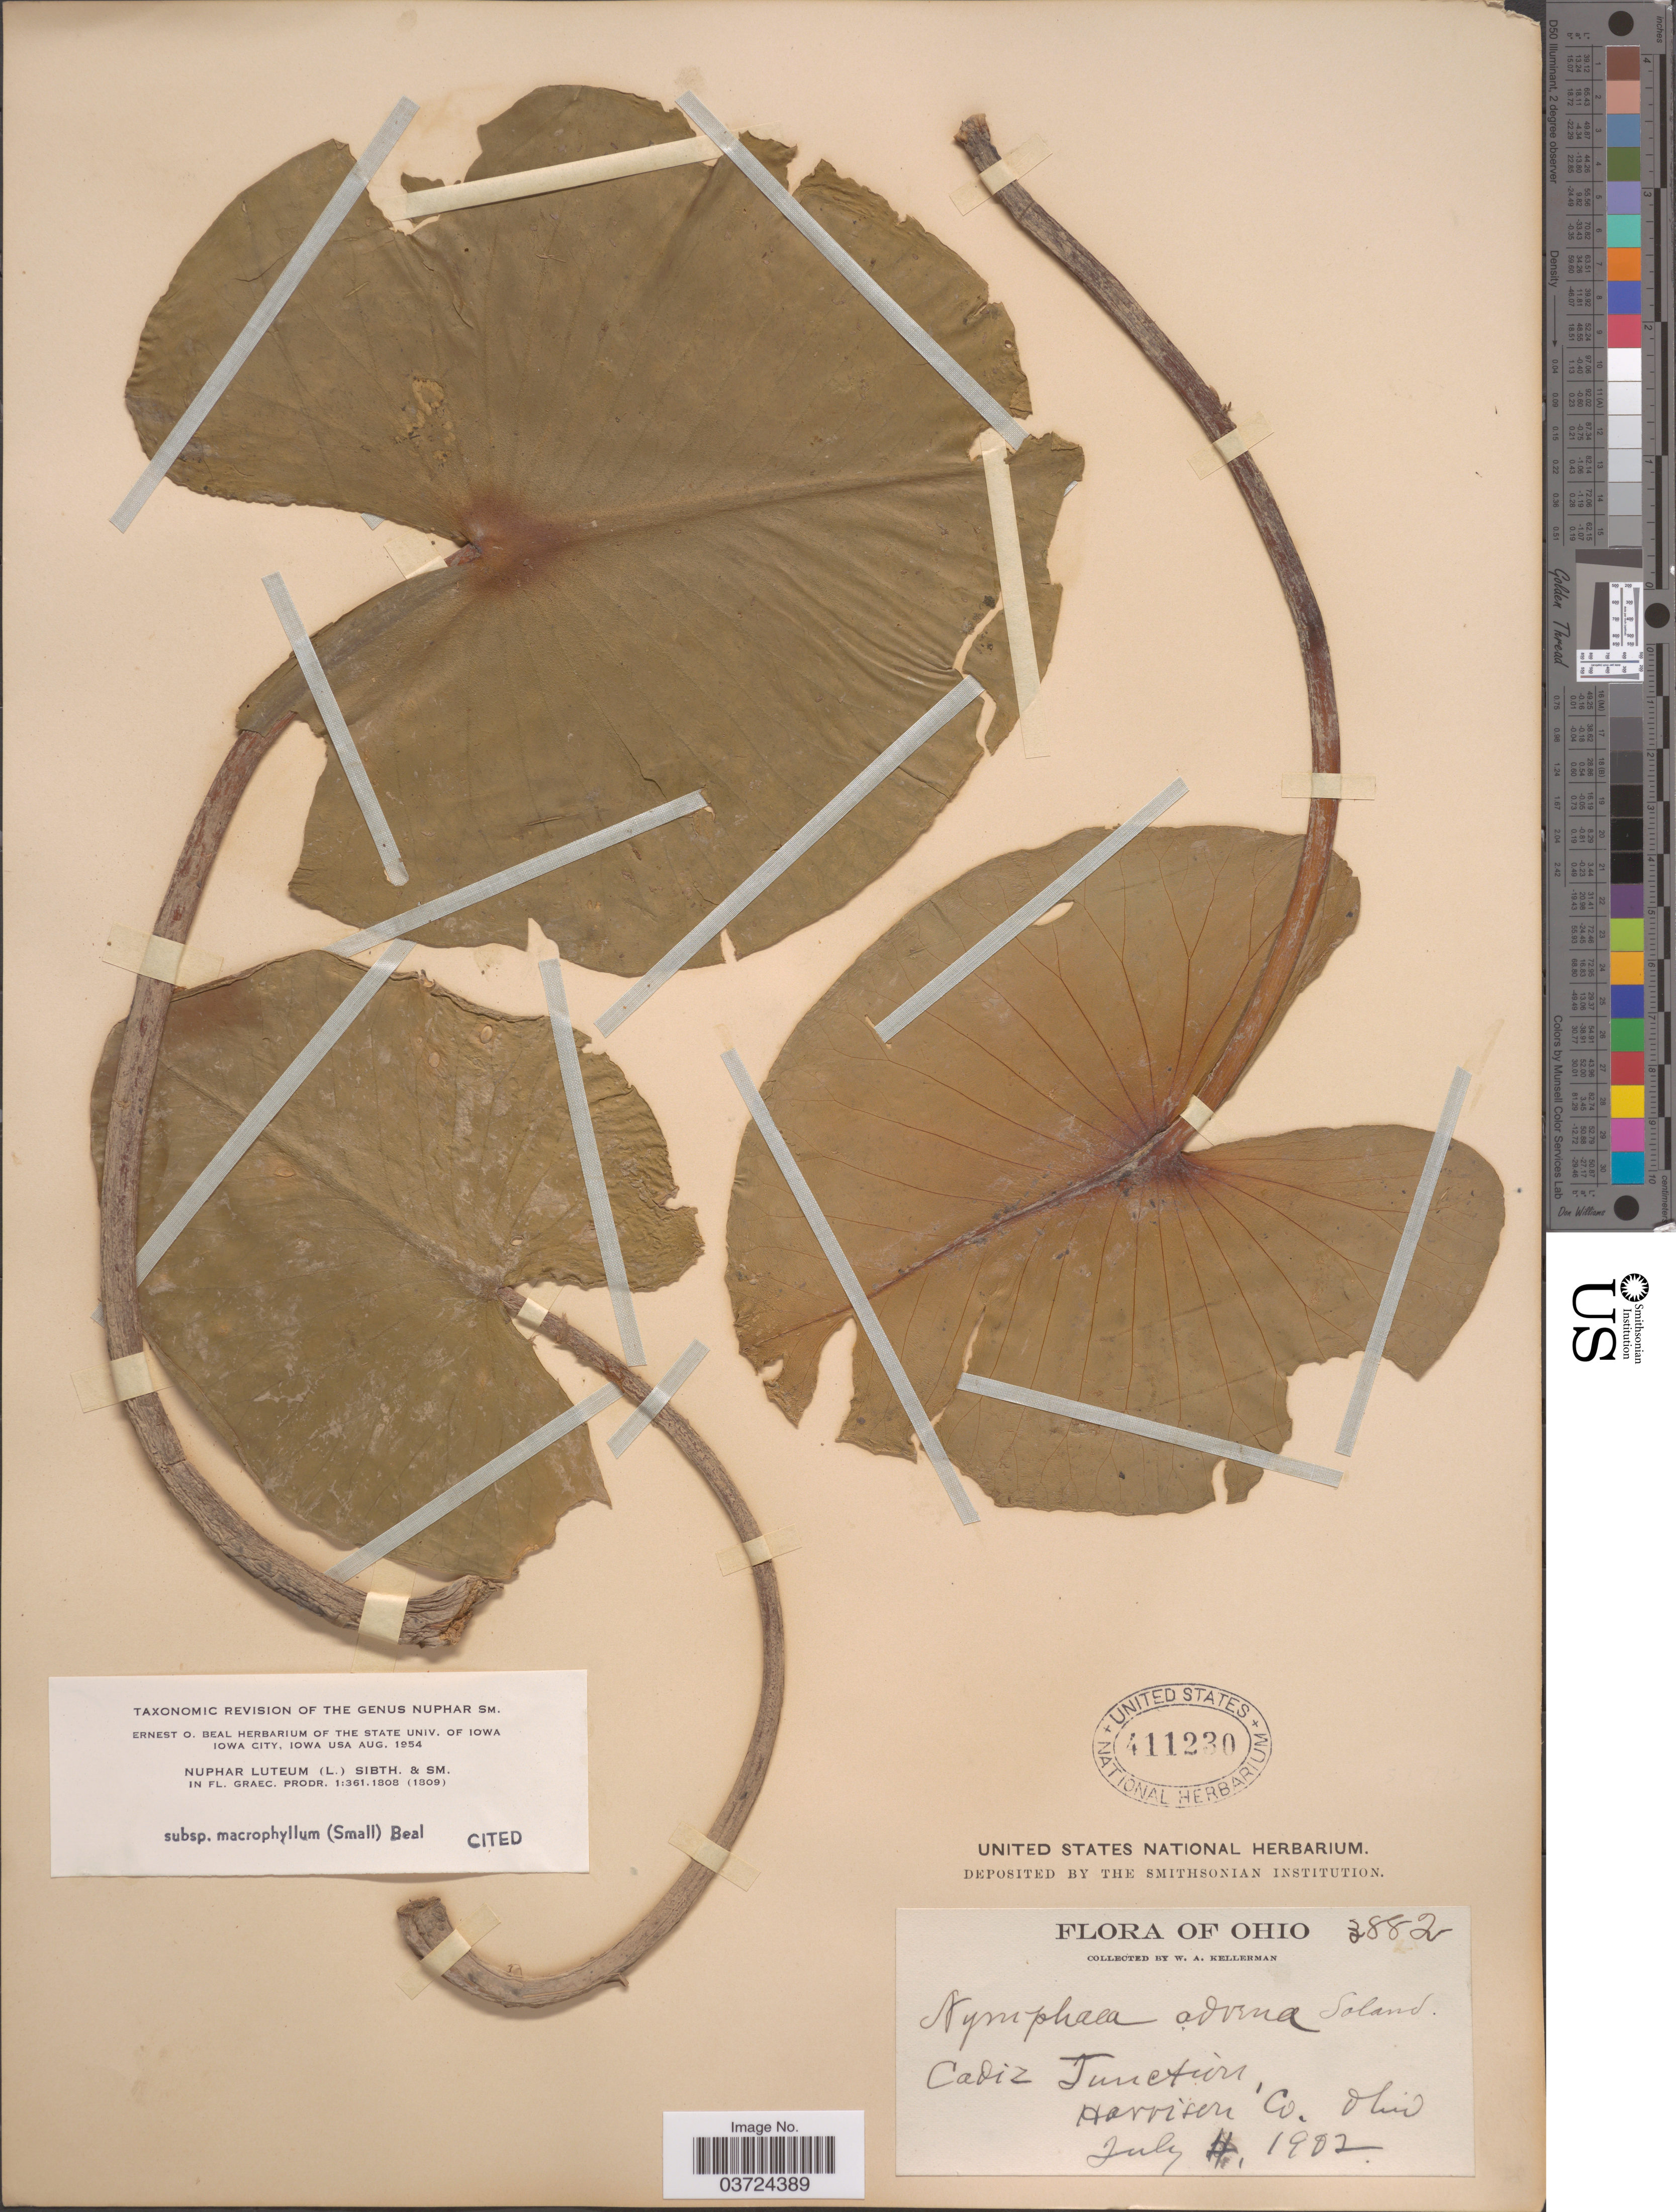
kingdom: Plantae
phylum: Tracheophyta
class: Magnoliopsida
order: Nymphaeales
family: Nymphaeaceae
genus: Nuphar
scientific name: Nuphar advena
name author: (Aiton) W.T. Aiton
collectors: W. Kellerman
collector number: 3882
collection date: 1902-07-04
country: United States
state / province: Ohio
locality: Cadiz Junction, Harrisen Co.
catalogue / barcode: US 411230